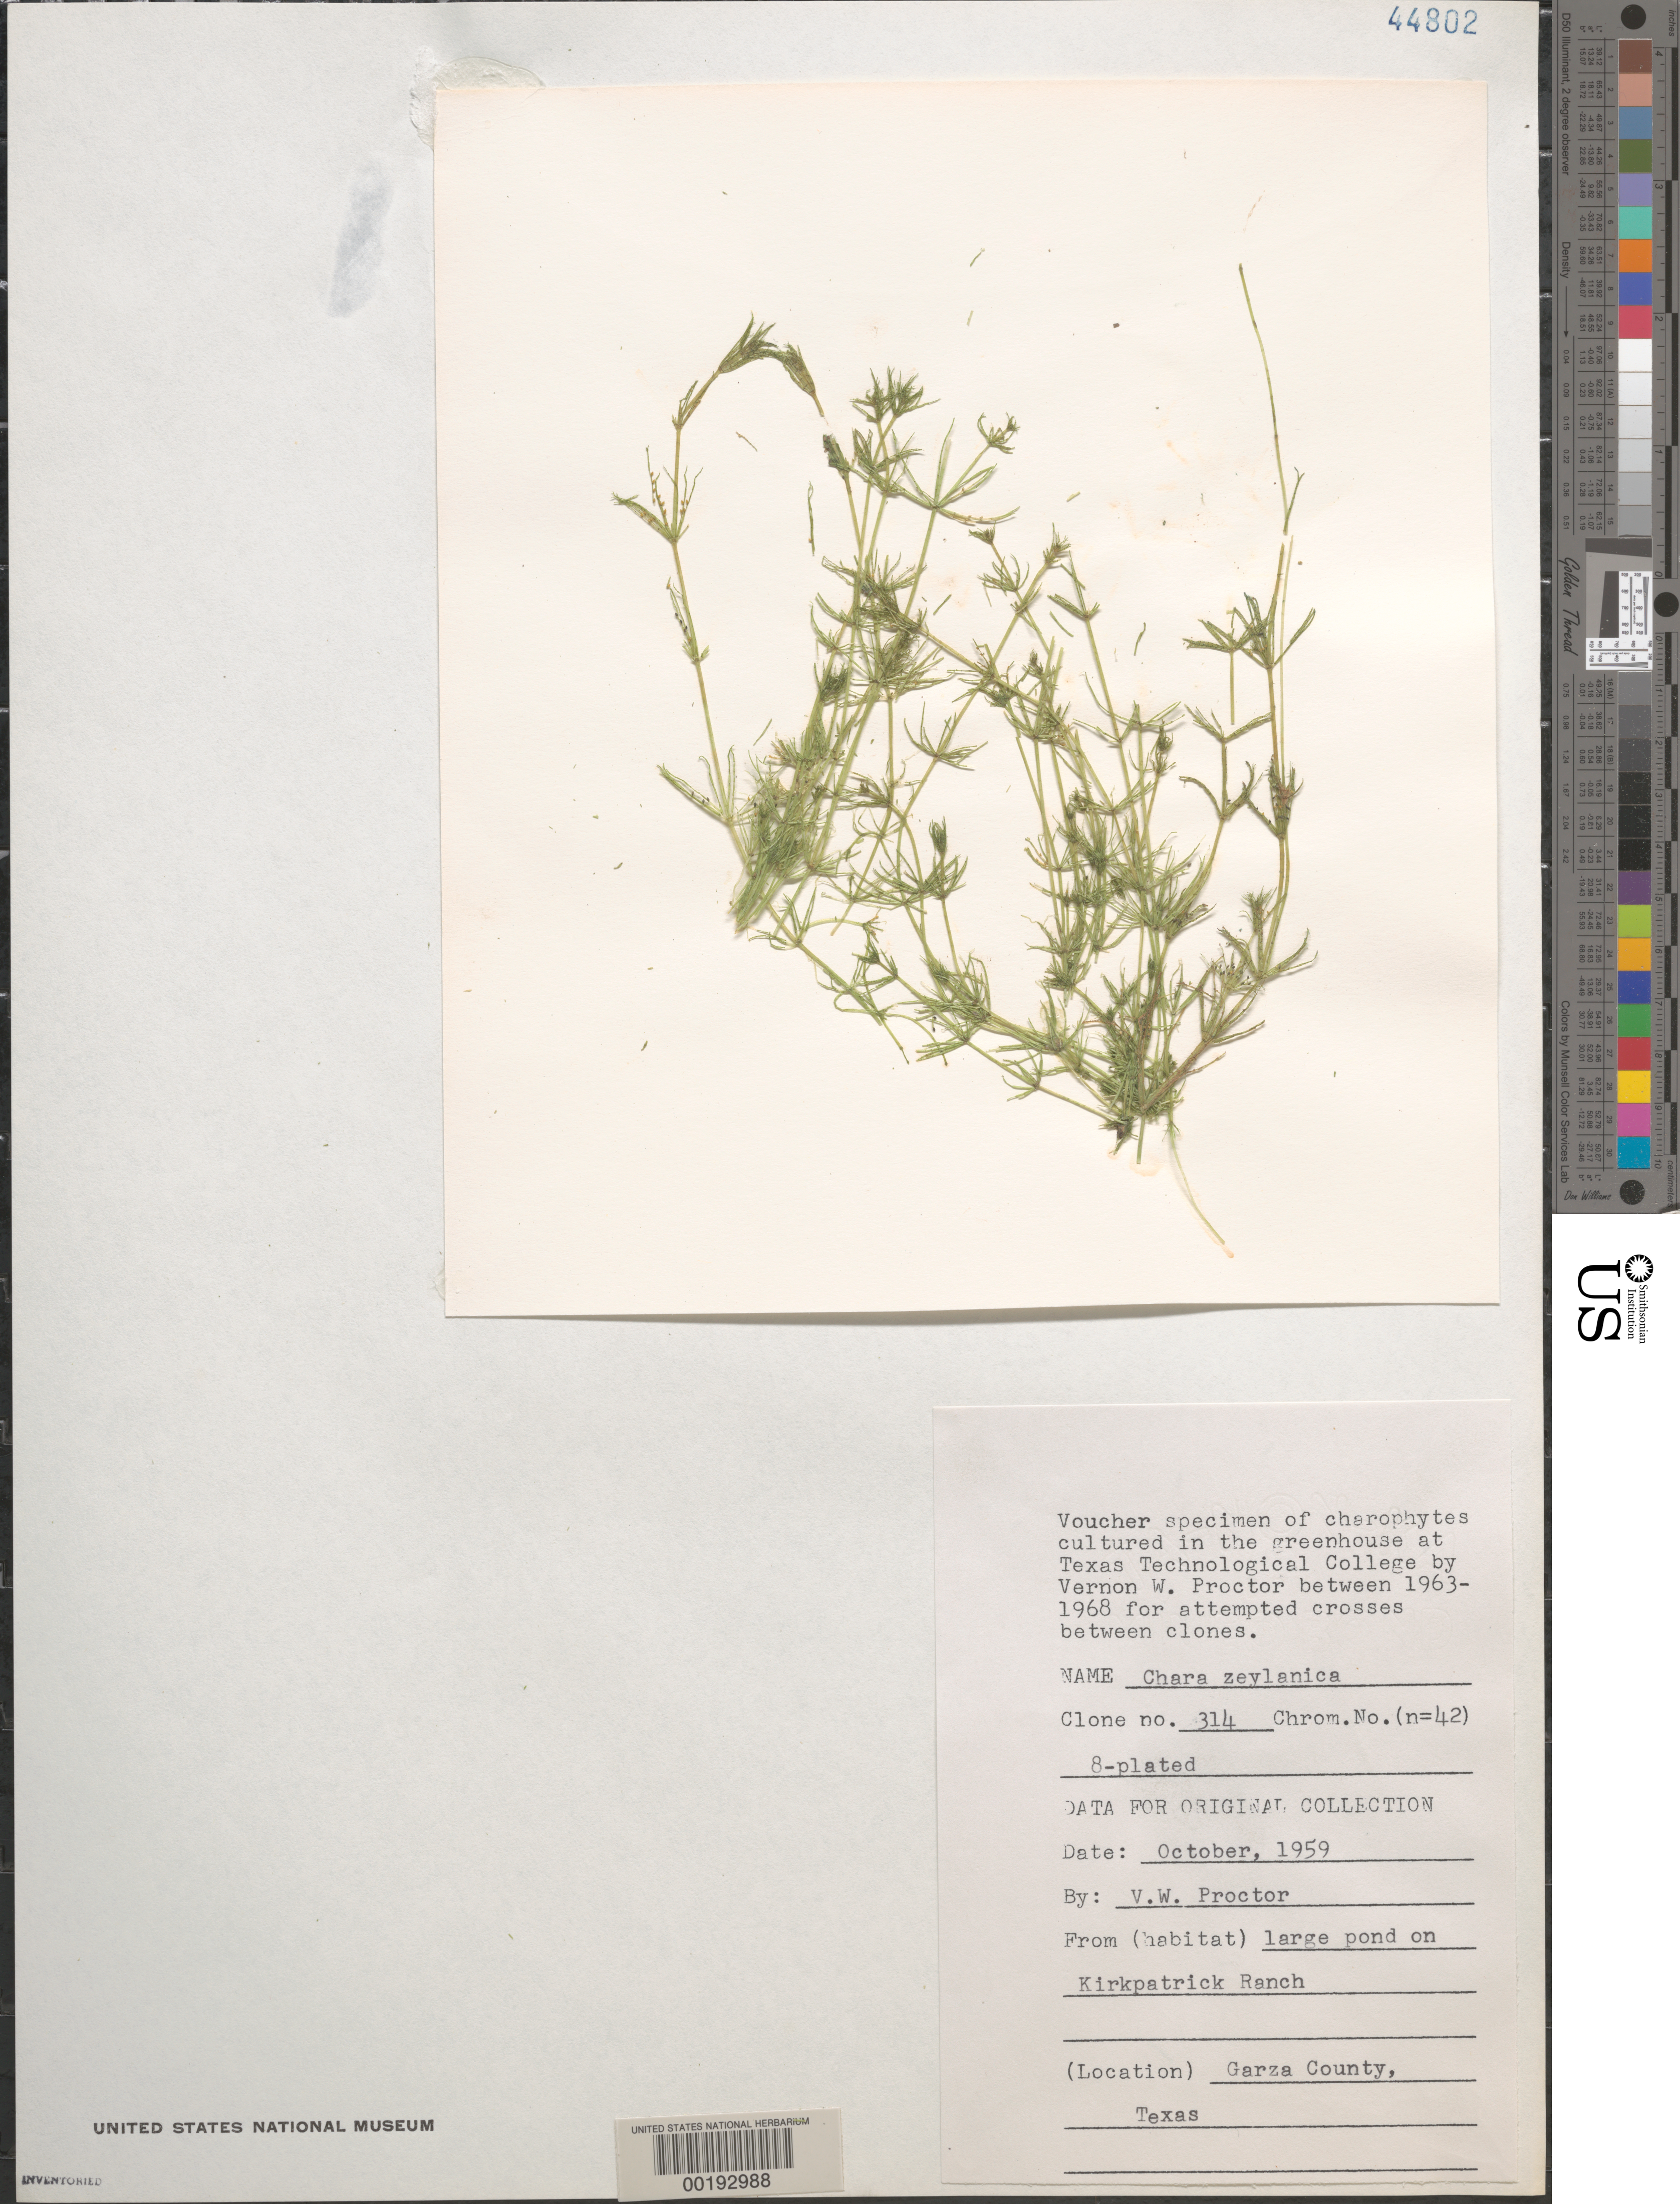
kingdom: Plantae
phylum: Charophyta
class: Charophyceae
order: Charales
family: Characeae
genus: Chara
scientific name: Chara zeylanica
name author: J.G. Klein ex Willd.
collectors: V. Proctor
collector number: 314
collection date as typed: Oct 1959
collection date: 1959-10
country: United States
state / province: Texas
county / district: Garza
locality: Kirkpatrick Ranch pond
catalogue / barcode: US 44802